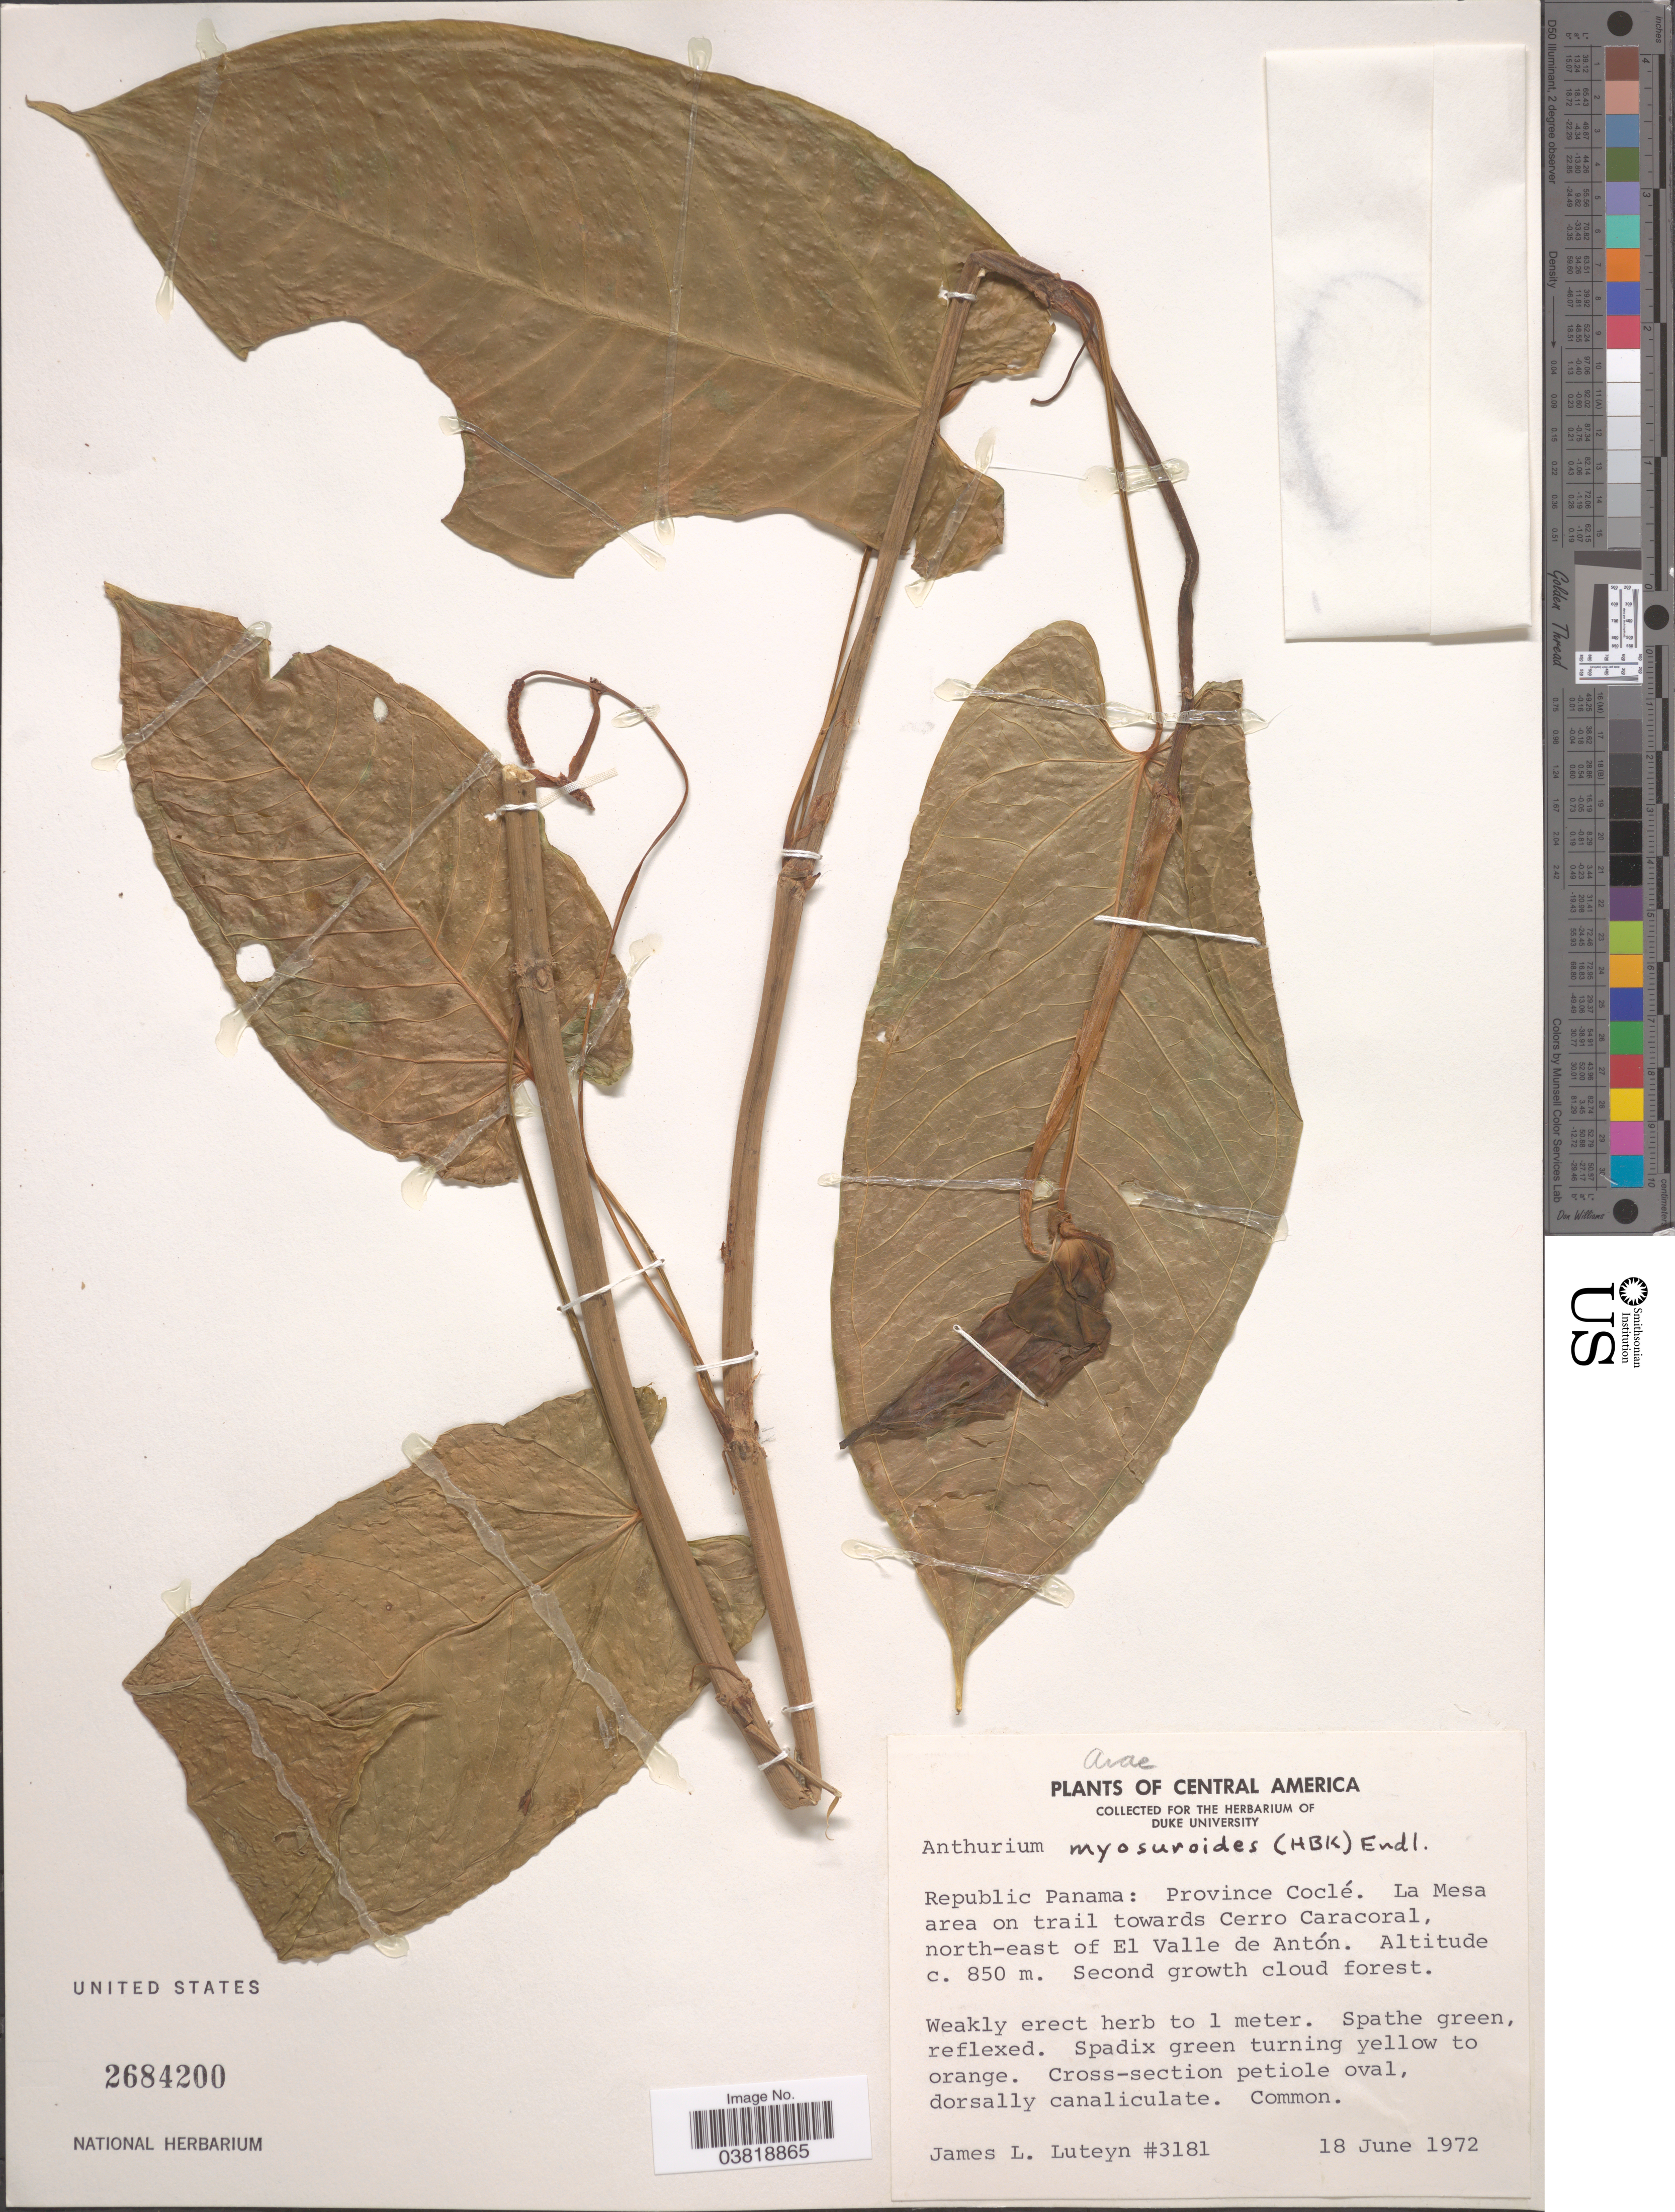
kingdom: Plantae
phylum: Tracheophyta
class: Liliopsida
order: Alismatales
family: Araceae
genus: Anthurium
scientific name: Anthurium myosuroides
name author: (Kunth) Endl.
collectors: J. L. Luteyn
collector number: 3181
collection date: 1972-06-18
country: Panama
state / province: Cocle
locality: Republic of Panama: La Mesa area on trail towards Cerro Caracoral, north-east of El Valle de Antón.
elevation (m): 850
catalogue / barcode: US 2684200